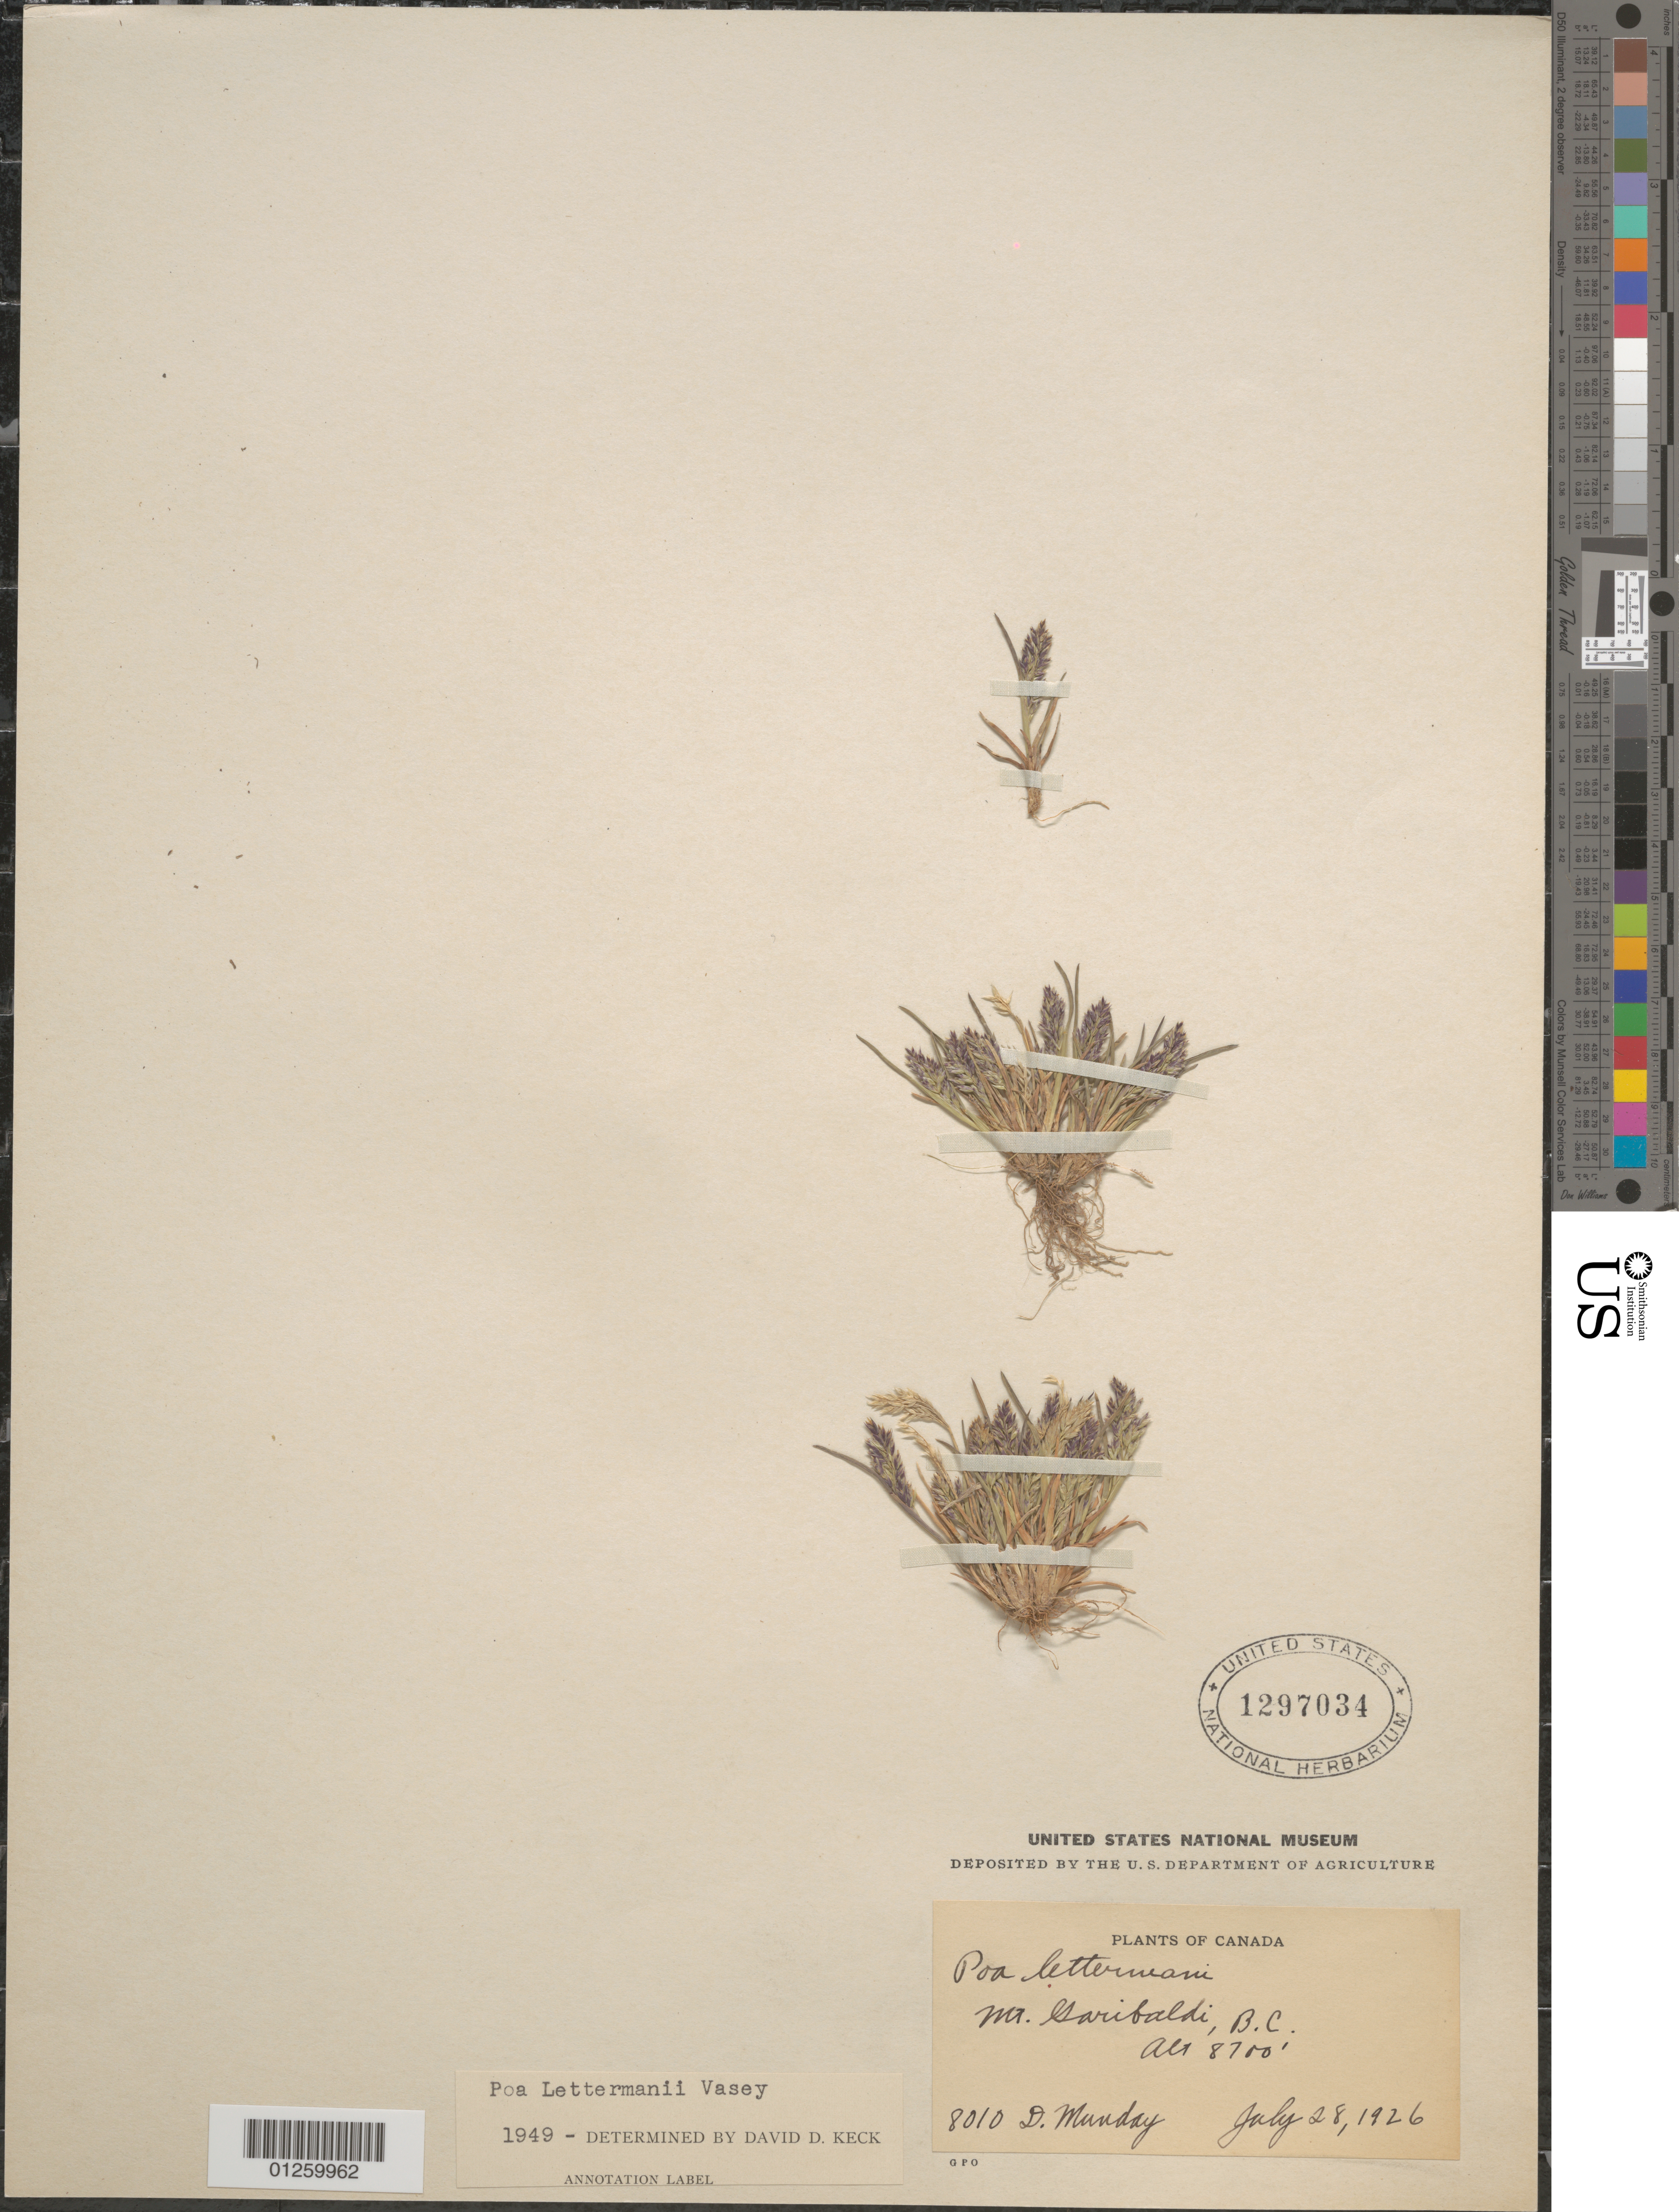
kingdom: Plantae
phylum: Tracheophyta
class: Liliopsida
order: Poales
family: Poaceae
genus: Poa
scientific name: Poa lettermanii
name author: Vasey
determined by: Soreng, Robert J., Research Associate (BOT), Smithsonian Institution - National Museum of Natural History (UNITED STATES)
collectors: D. Munday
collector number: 8010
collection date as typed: July 28, 1926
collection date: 1926-07-28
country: Canada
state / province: British Columbia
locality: Mt. Garibaldi, B.C.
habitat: Mt. Garibaldi, B. B.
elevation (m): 2652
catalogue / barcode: US 1297034